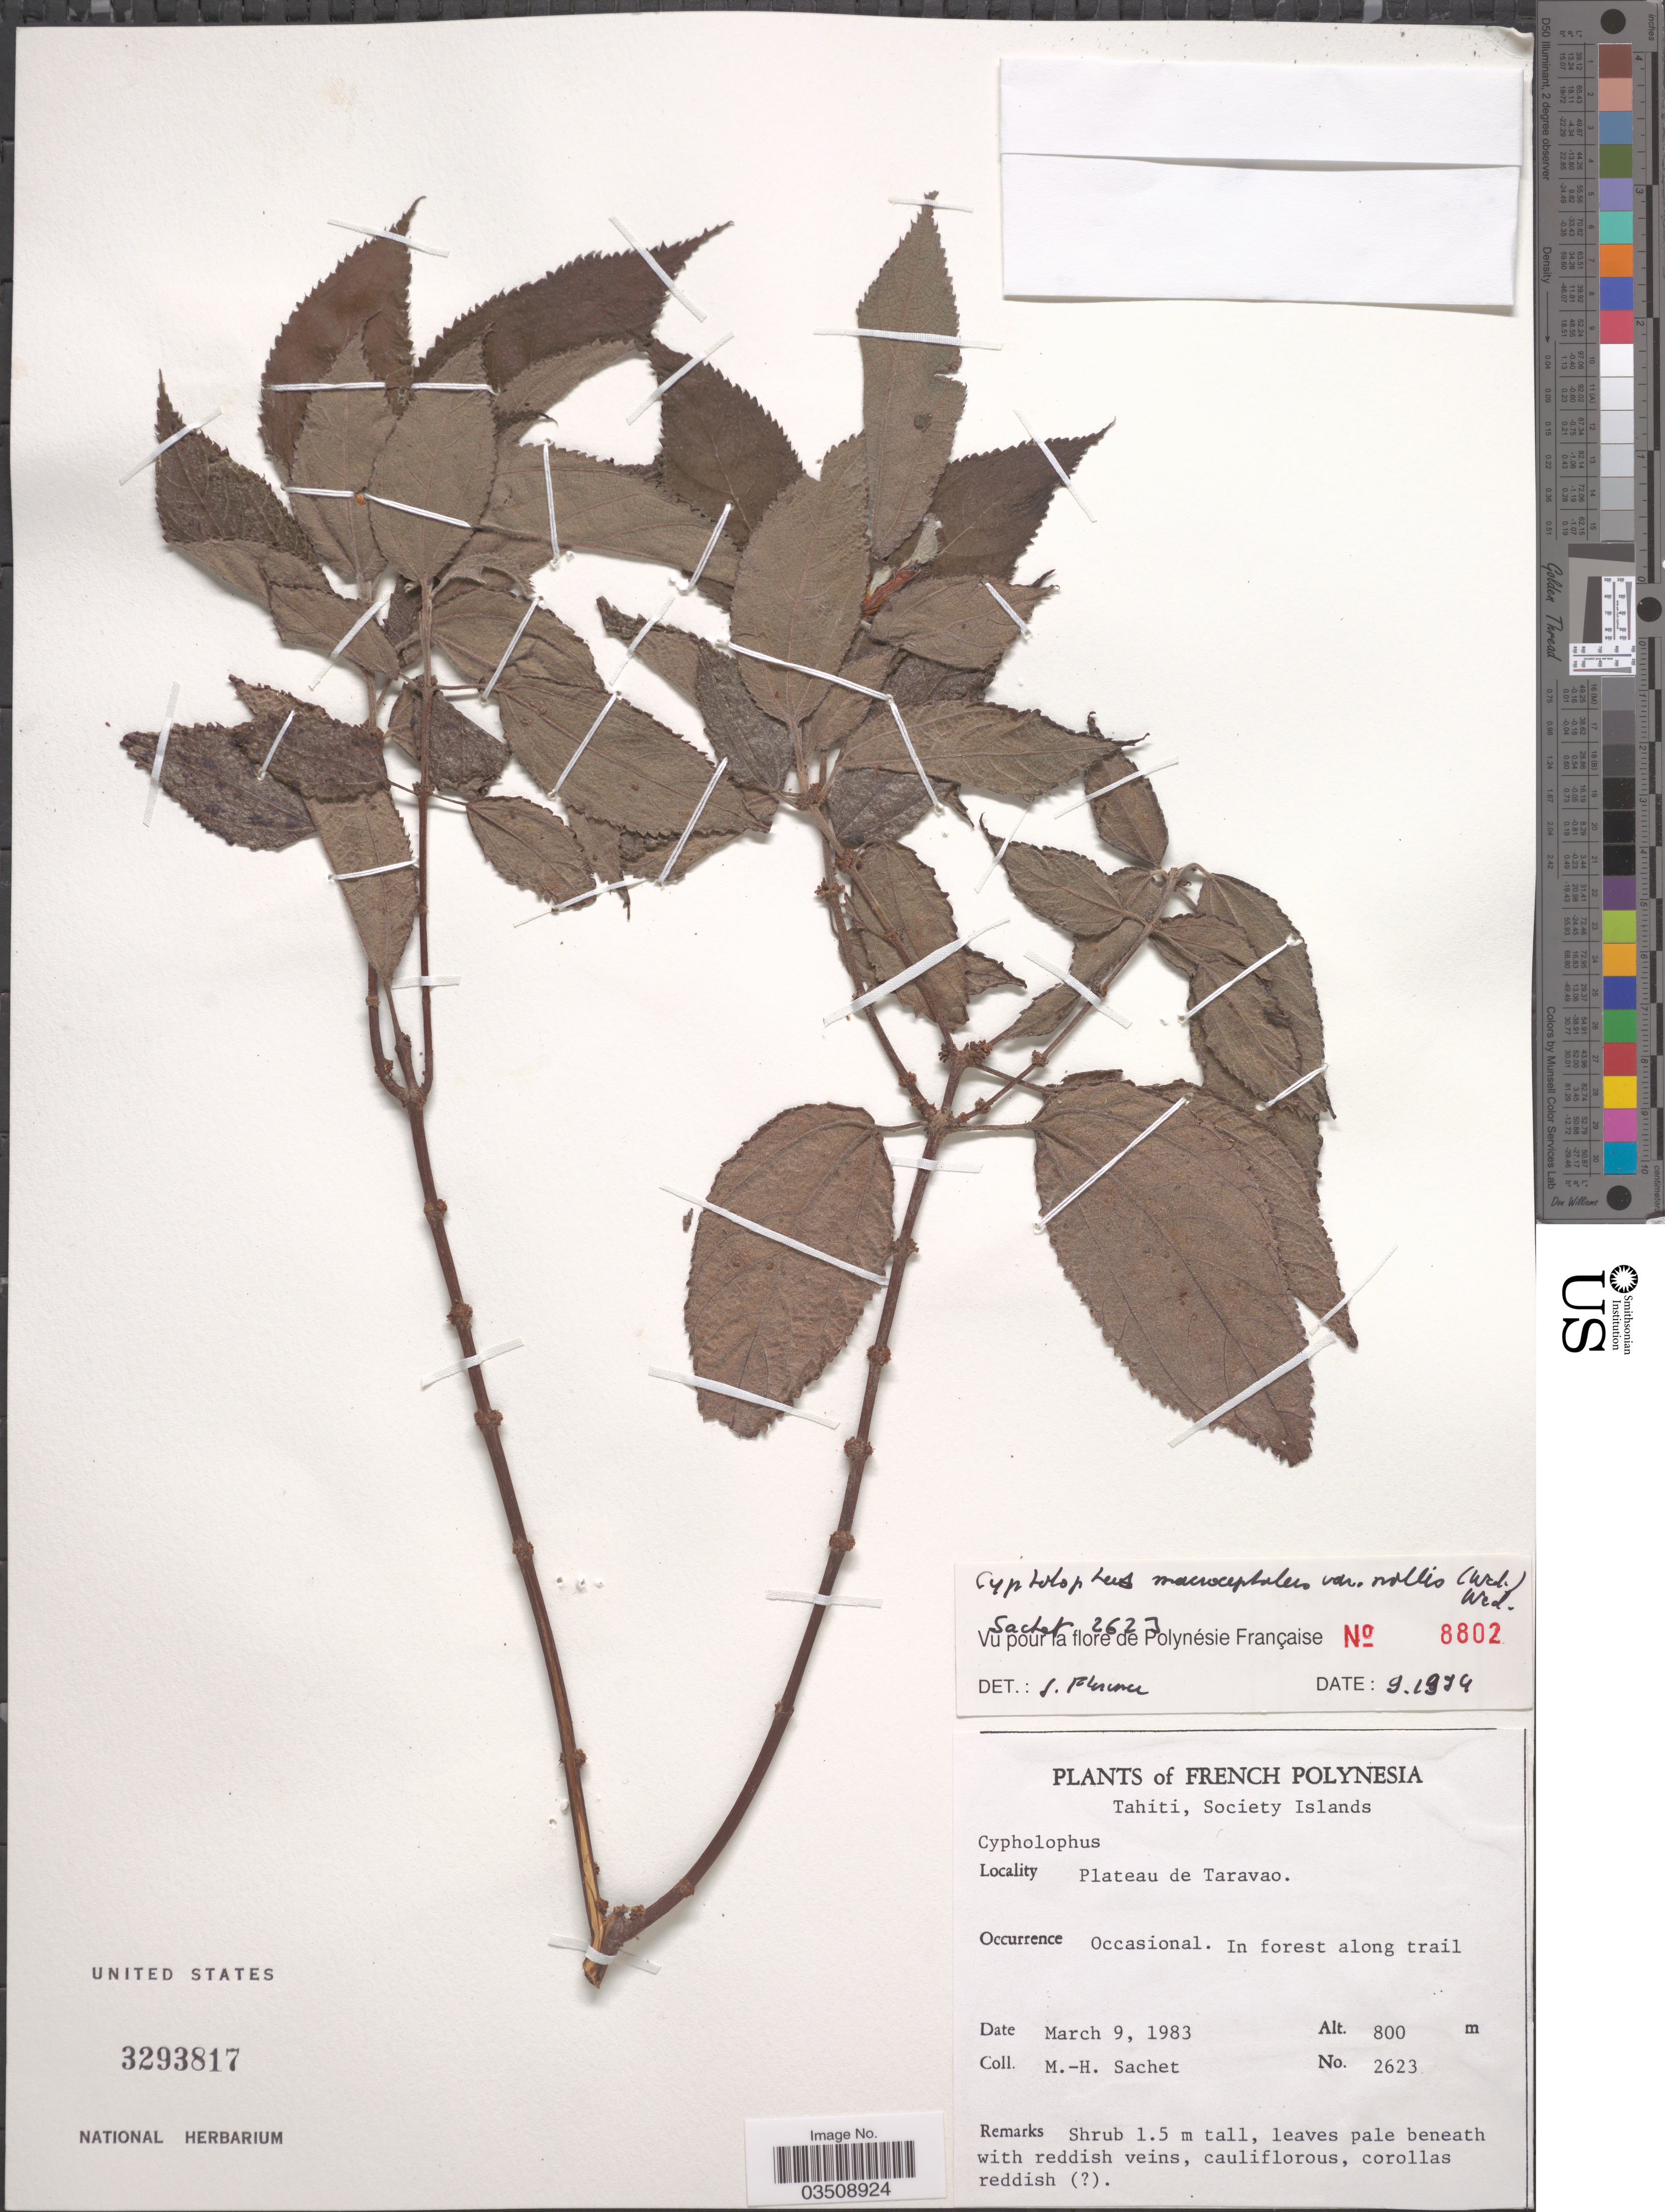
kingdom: Plantae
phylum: Tracheophyta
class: Magnoliopsida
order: Rosales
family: Urticaceae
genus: Cypholophus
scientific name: Cypholophus macrocephalus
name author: Wedd.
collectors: M.-H. Sachet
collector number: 2623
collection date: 1983-03-09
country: French Polynesia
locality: Tahiti, Society Islands. Plateau de Taravao.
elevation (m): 800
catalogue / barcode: US 3293817